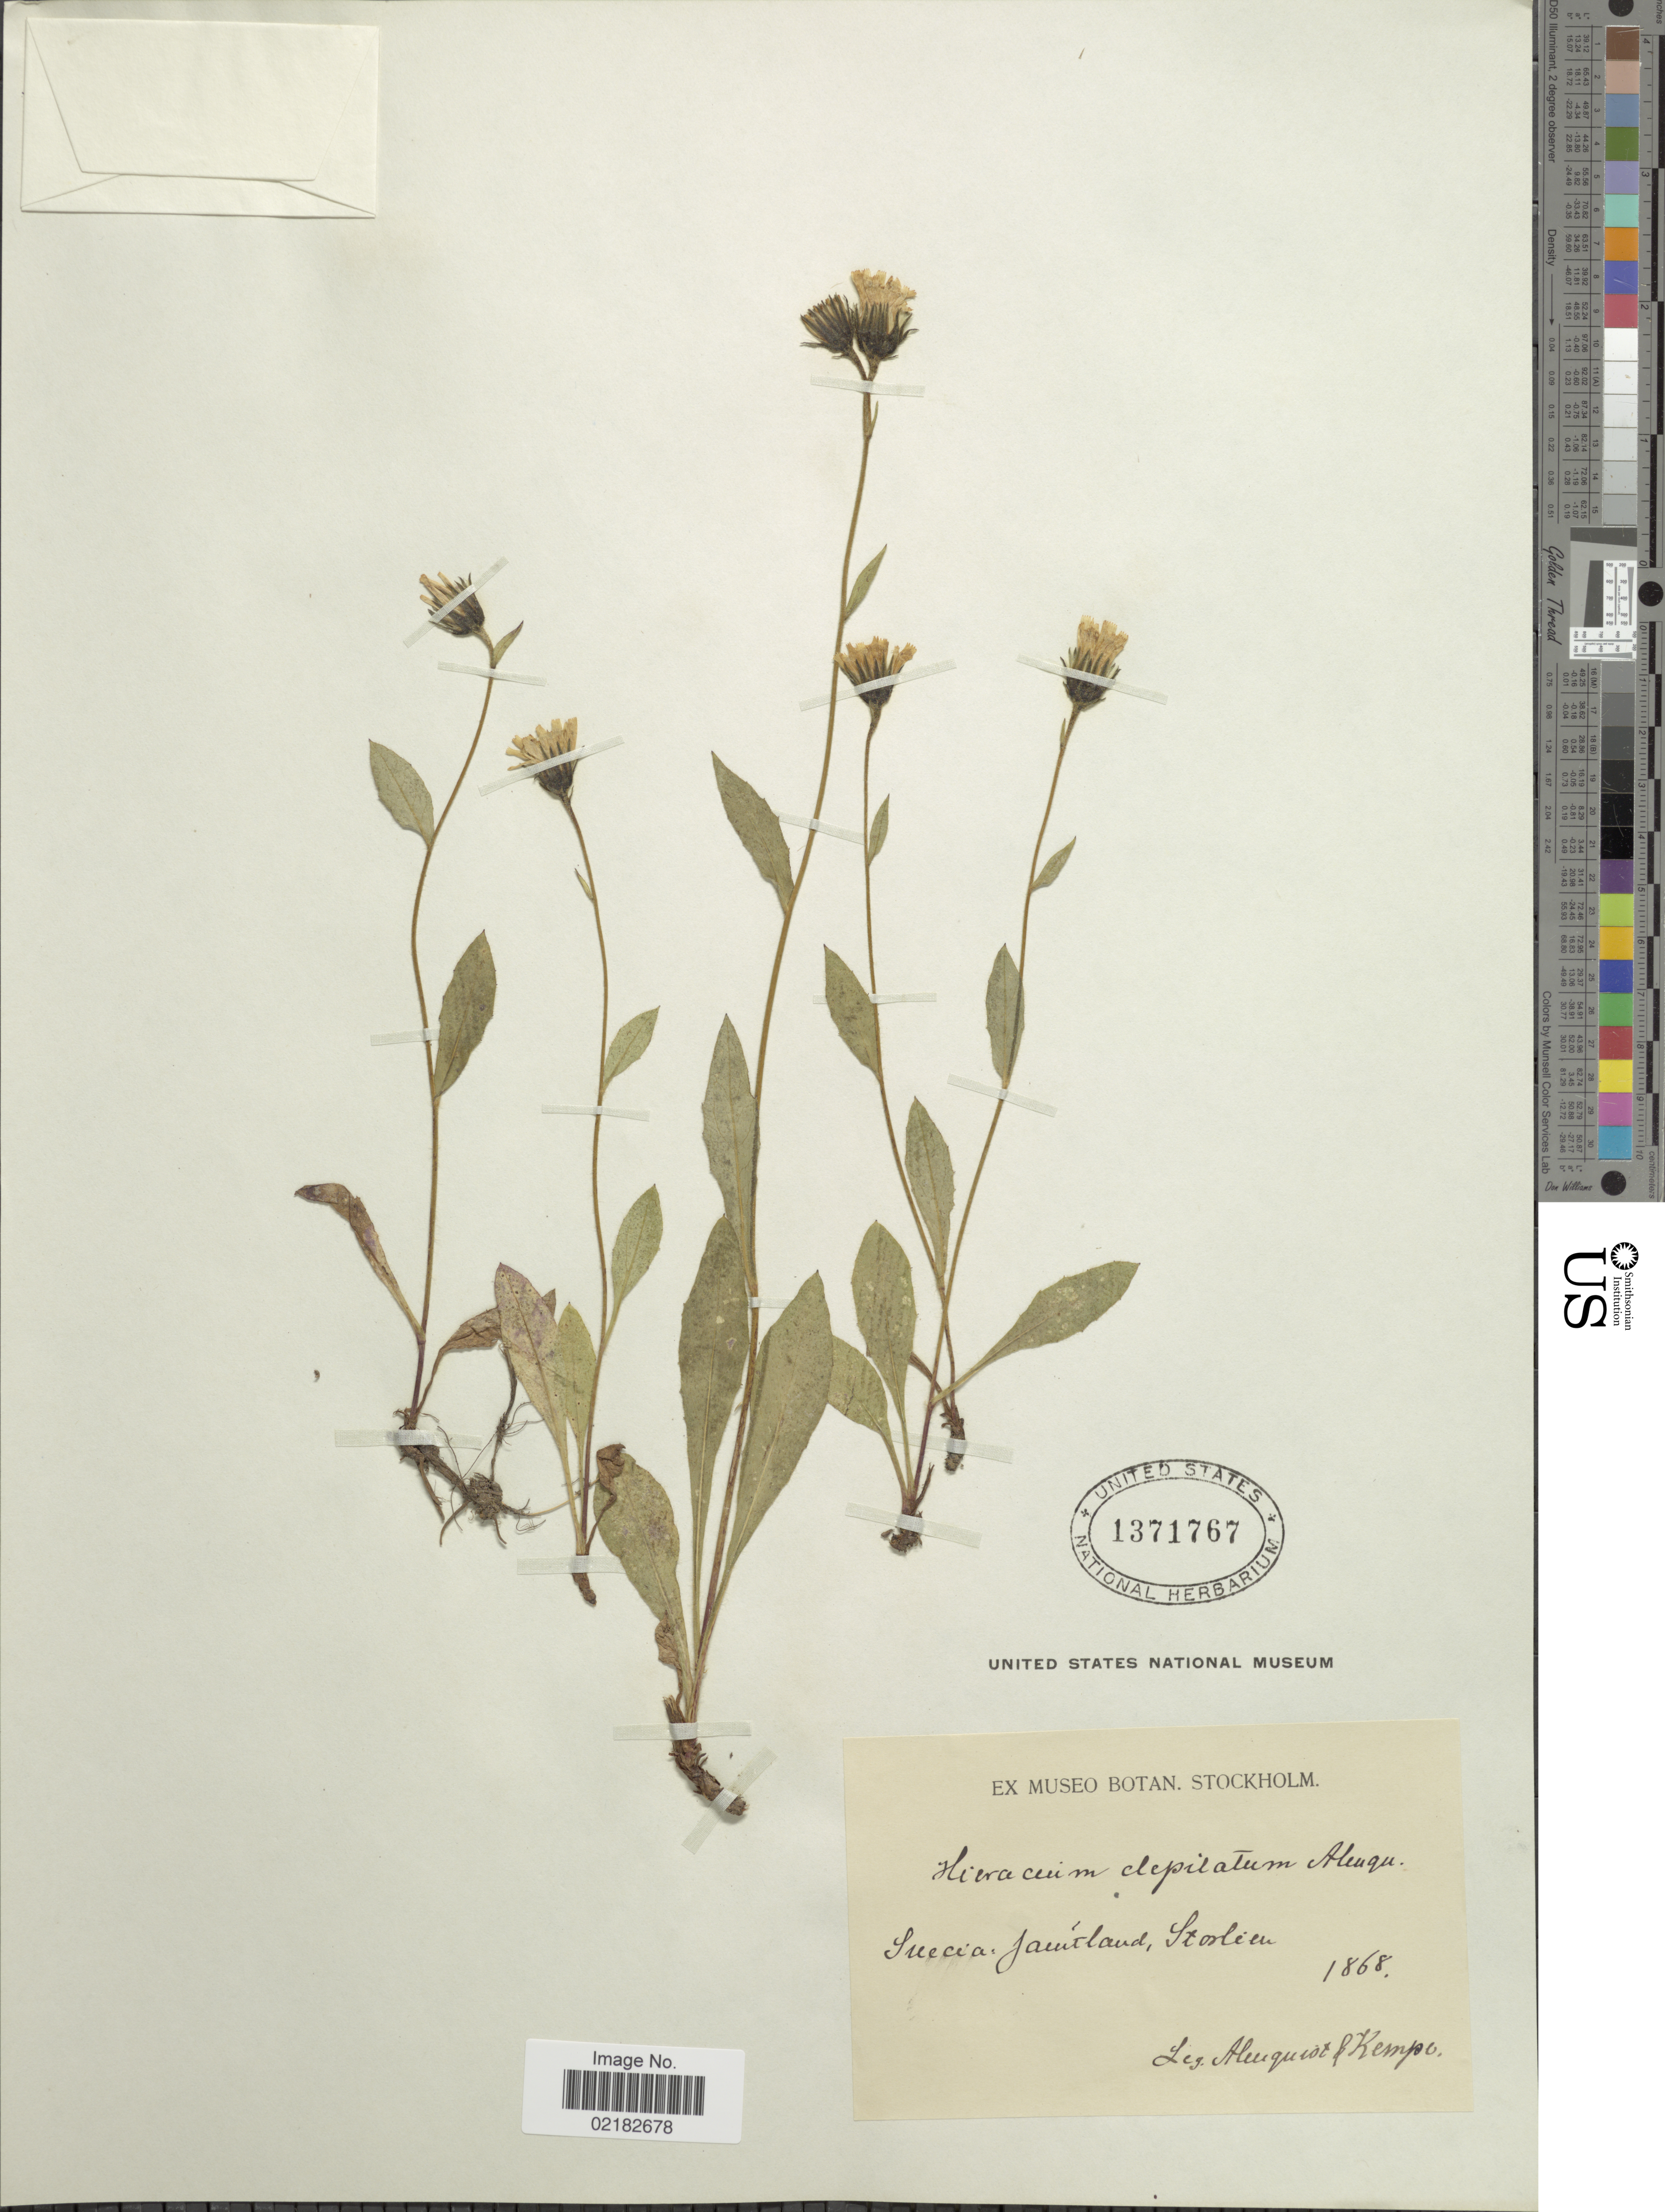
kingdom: Plantae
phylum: Tracheophyta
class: Magnoliopsida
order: Asterales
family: Asteraceae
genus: Pilosella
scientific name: Pilosella floribunda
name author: (Wimm. & Grab.) Fr. a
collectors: Almquist & Kempe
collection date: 1868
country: Sweden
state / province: Jämtland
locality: Storlien.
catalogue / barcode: US 1371767